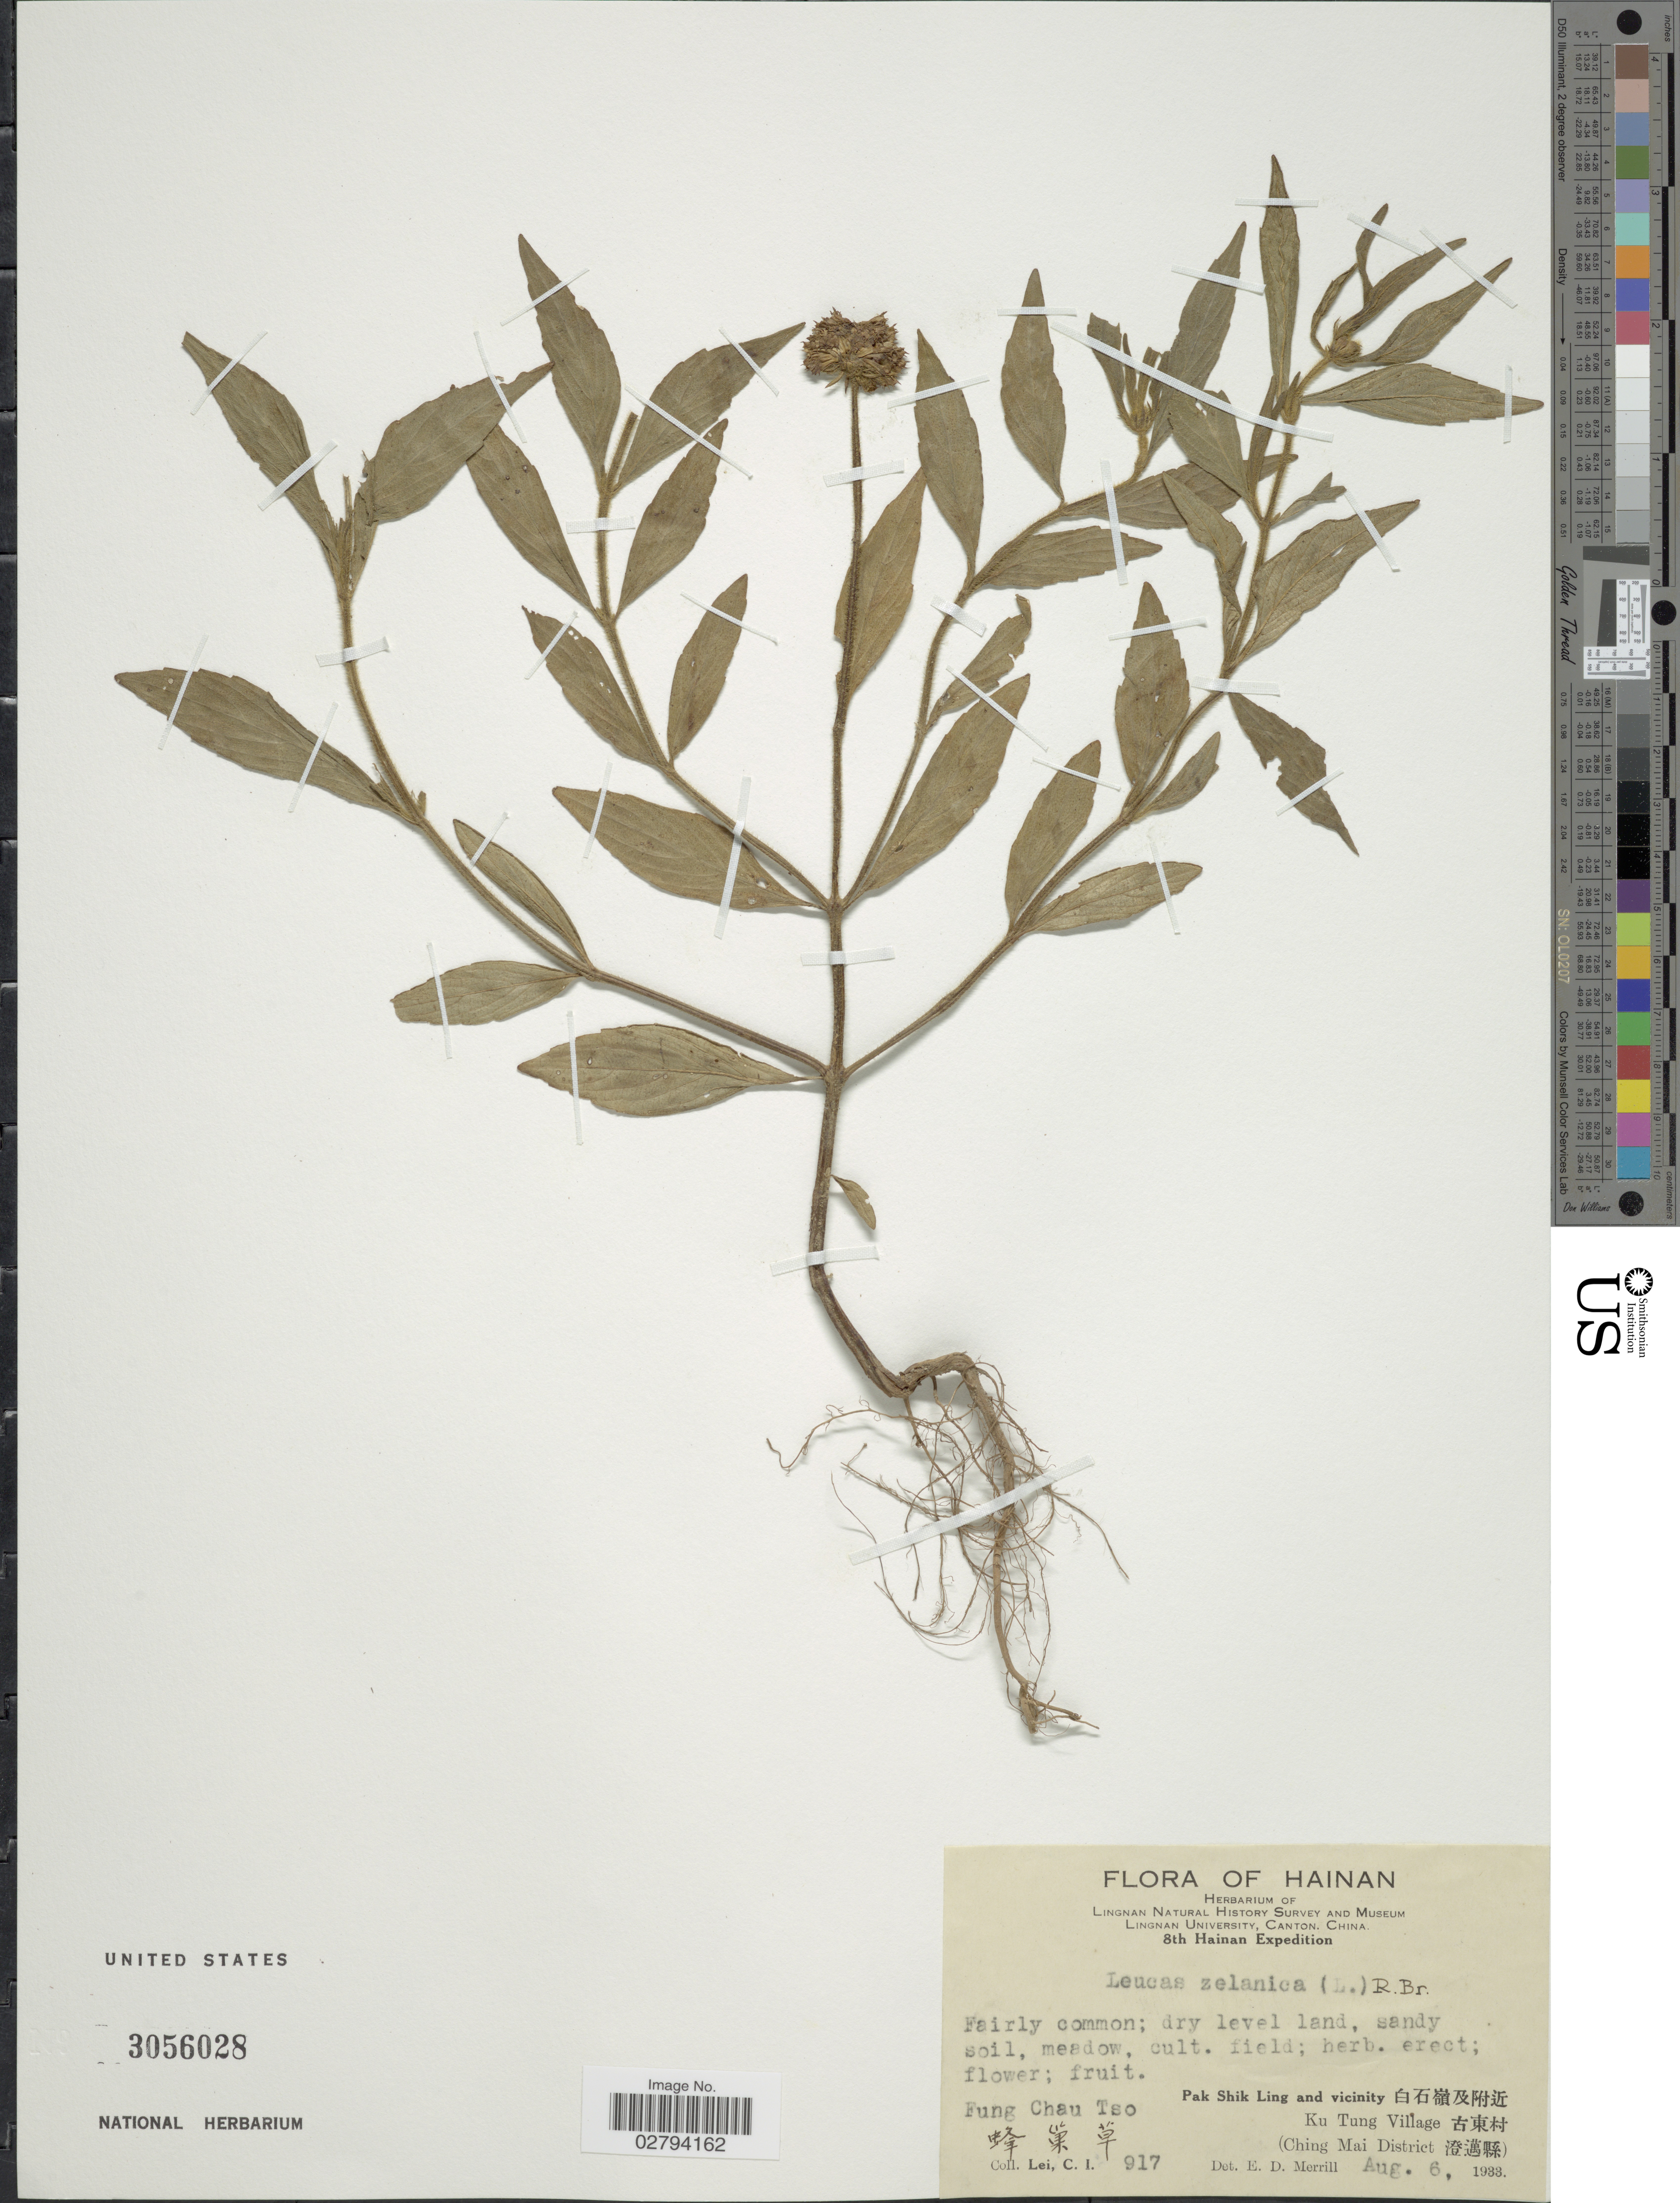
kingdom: Plantae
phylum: Tracheophyta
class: Magnoliopsida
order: Lamiales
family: Lamiaceae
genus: Leucas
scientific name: Leucas zeylanica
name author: (L.) W.T. Aiton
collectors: C. I. Lei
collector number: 917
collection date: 1933-08-06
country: China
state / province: Hainan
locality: Pak Shik Ling and vicinity, Ku Tung Village, (Ching Mai District), Fung Chau Tso.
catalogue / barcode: US 3056028